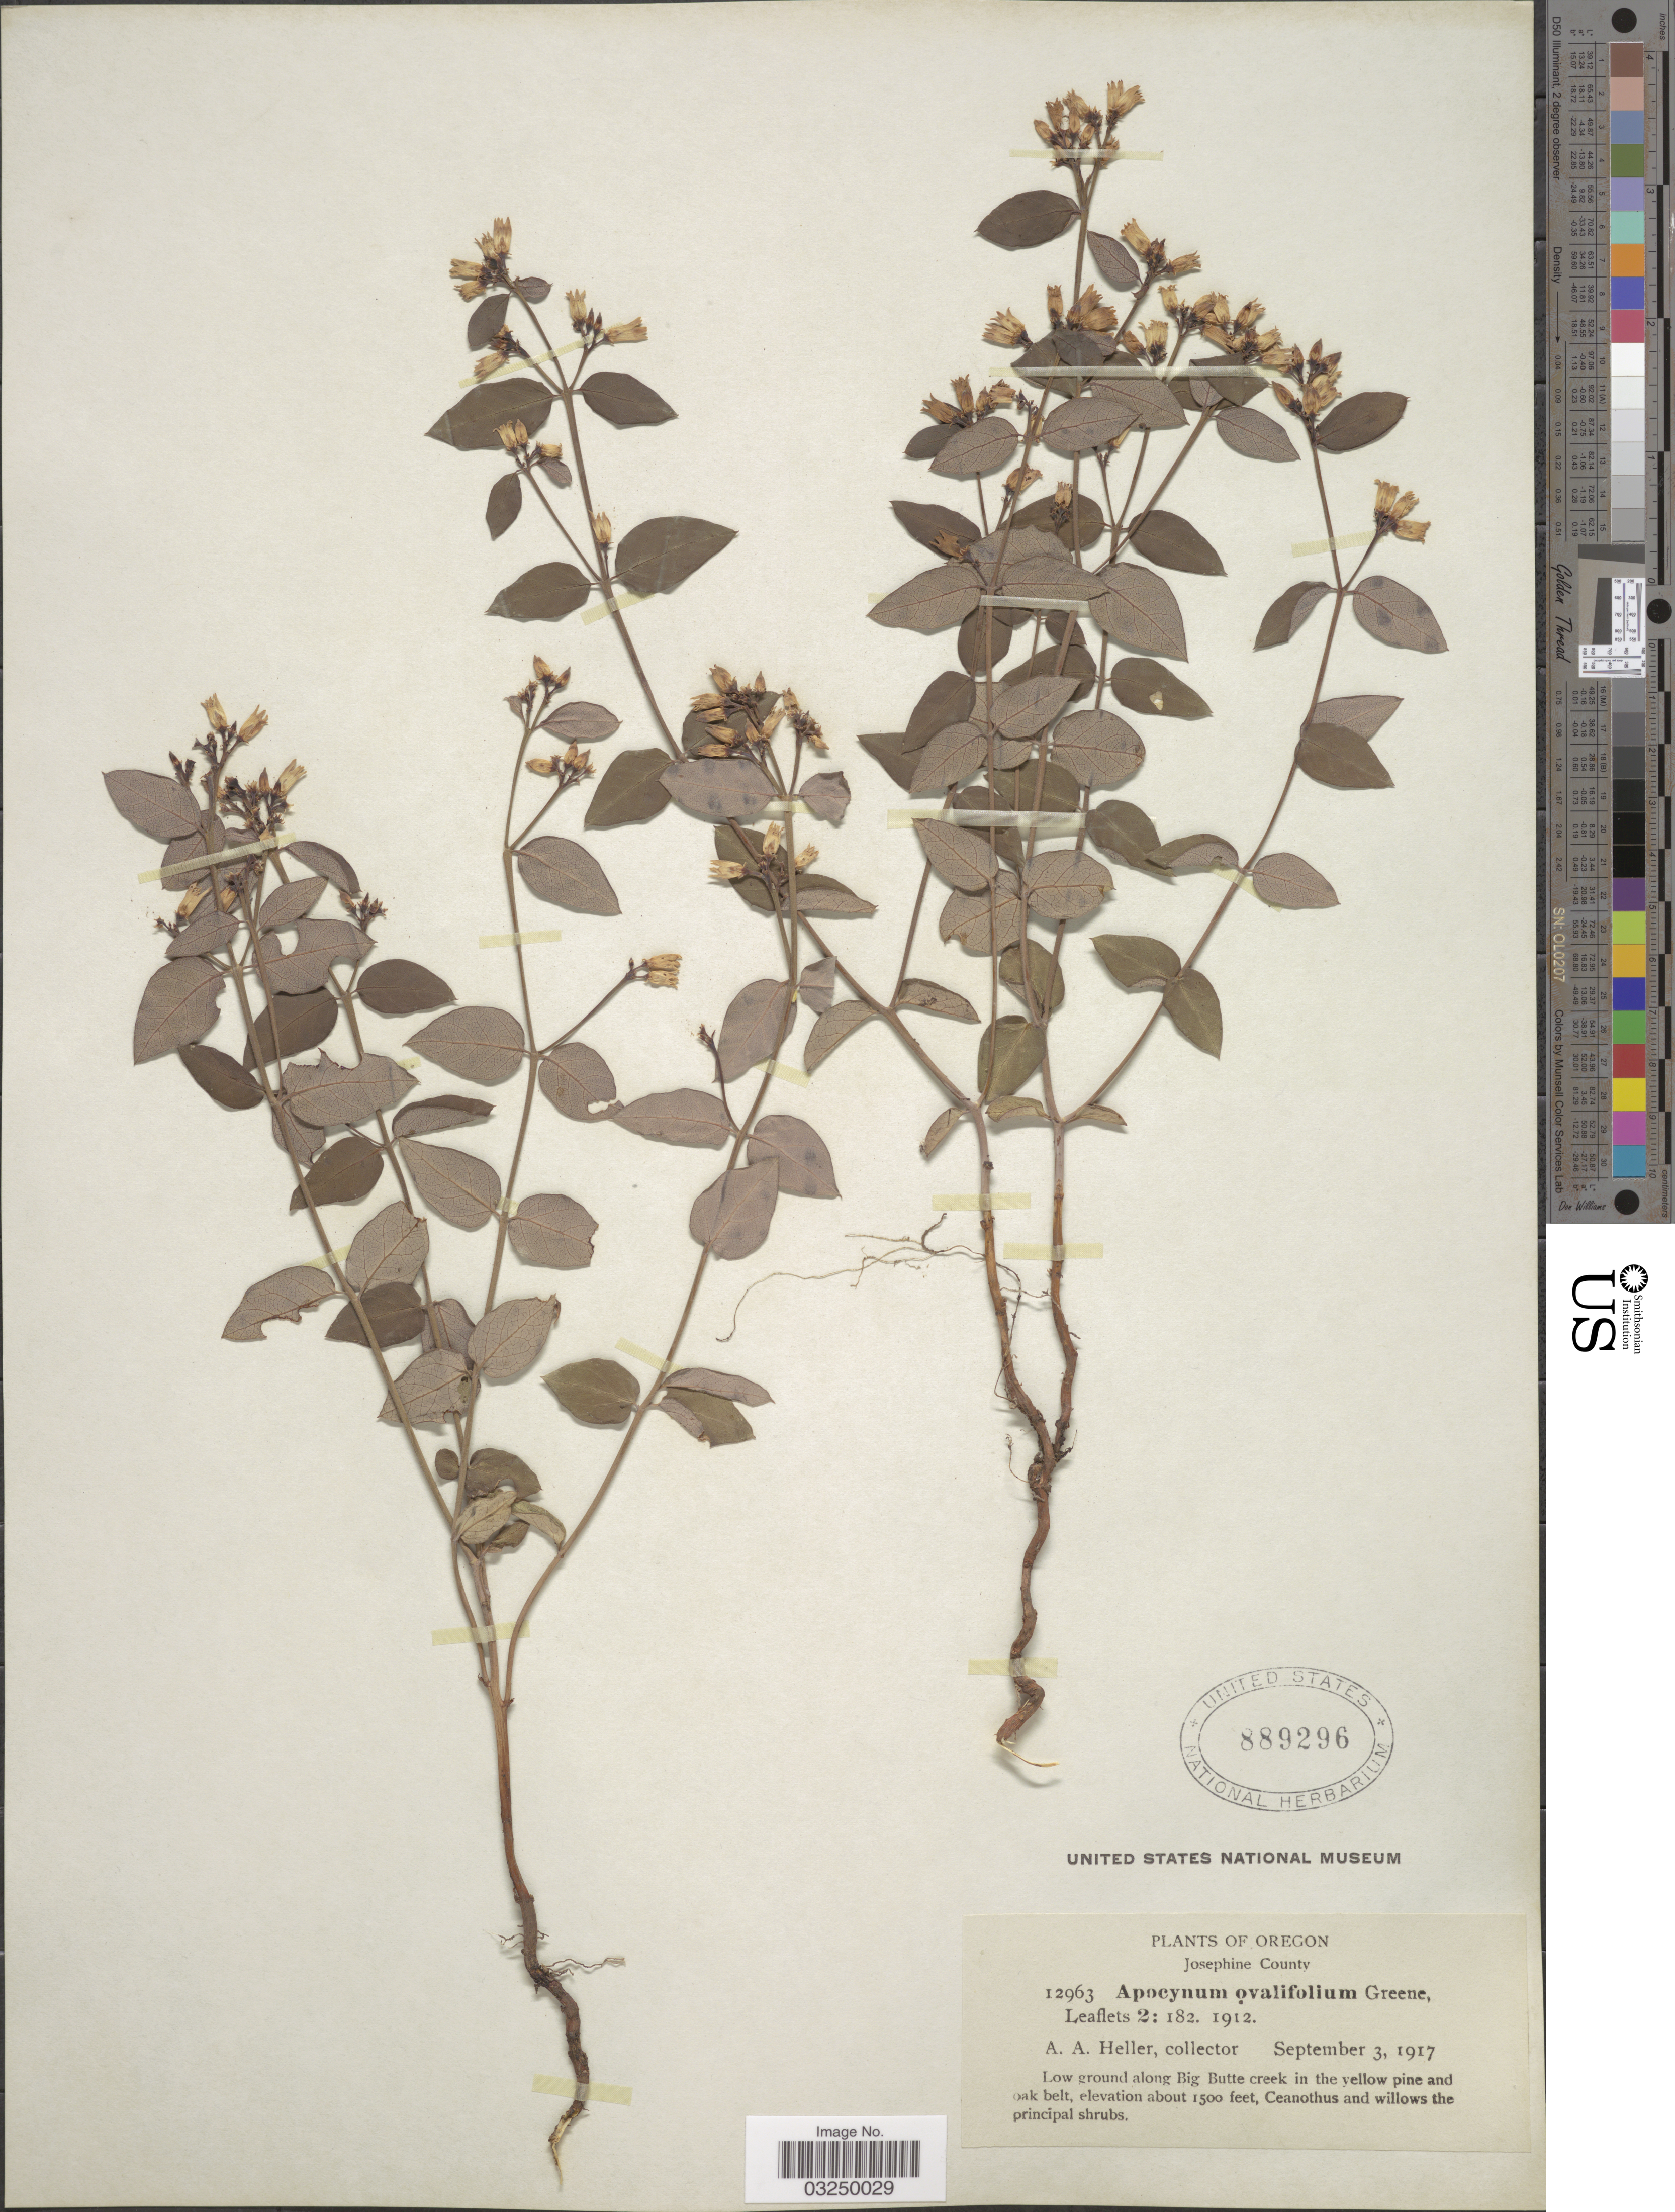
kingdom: Plantae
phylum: Tracheophyta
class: Magnoliopsida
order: Gentianales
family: Apocynaceae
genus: Apocynum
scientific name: Apocynum ovalifolium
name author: Greene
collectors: A. A. Heller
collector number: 12963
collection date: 1917-09-03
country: United States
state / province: Oregon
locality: Josephine County. Low ground along Big Butte creek in the yellow pine and oak belt.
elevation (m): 457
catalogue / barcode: US 889296